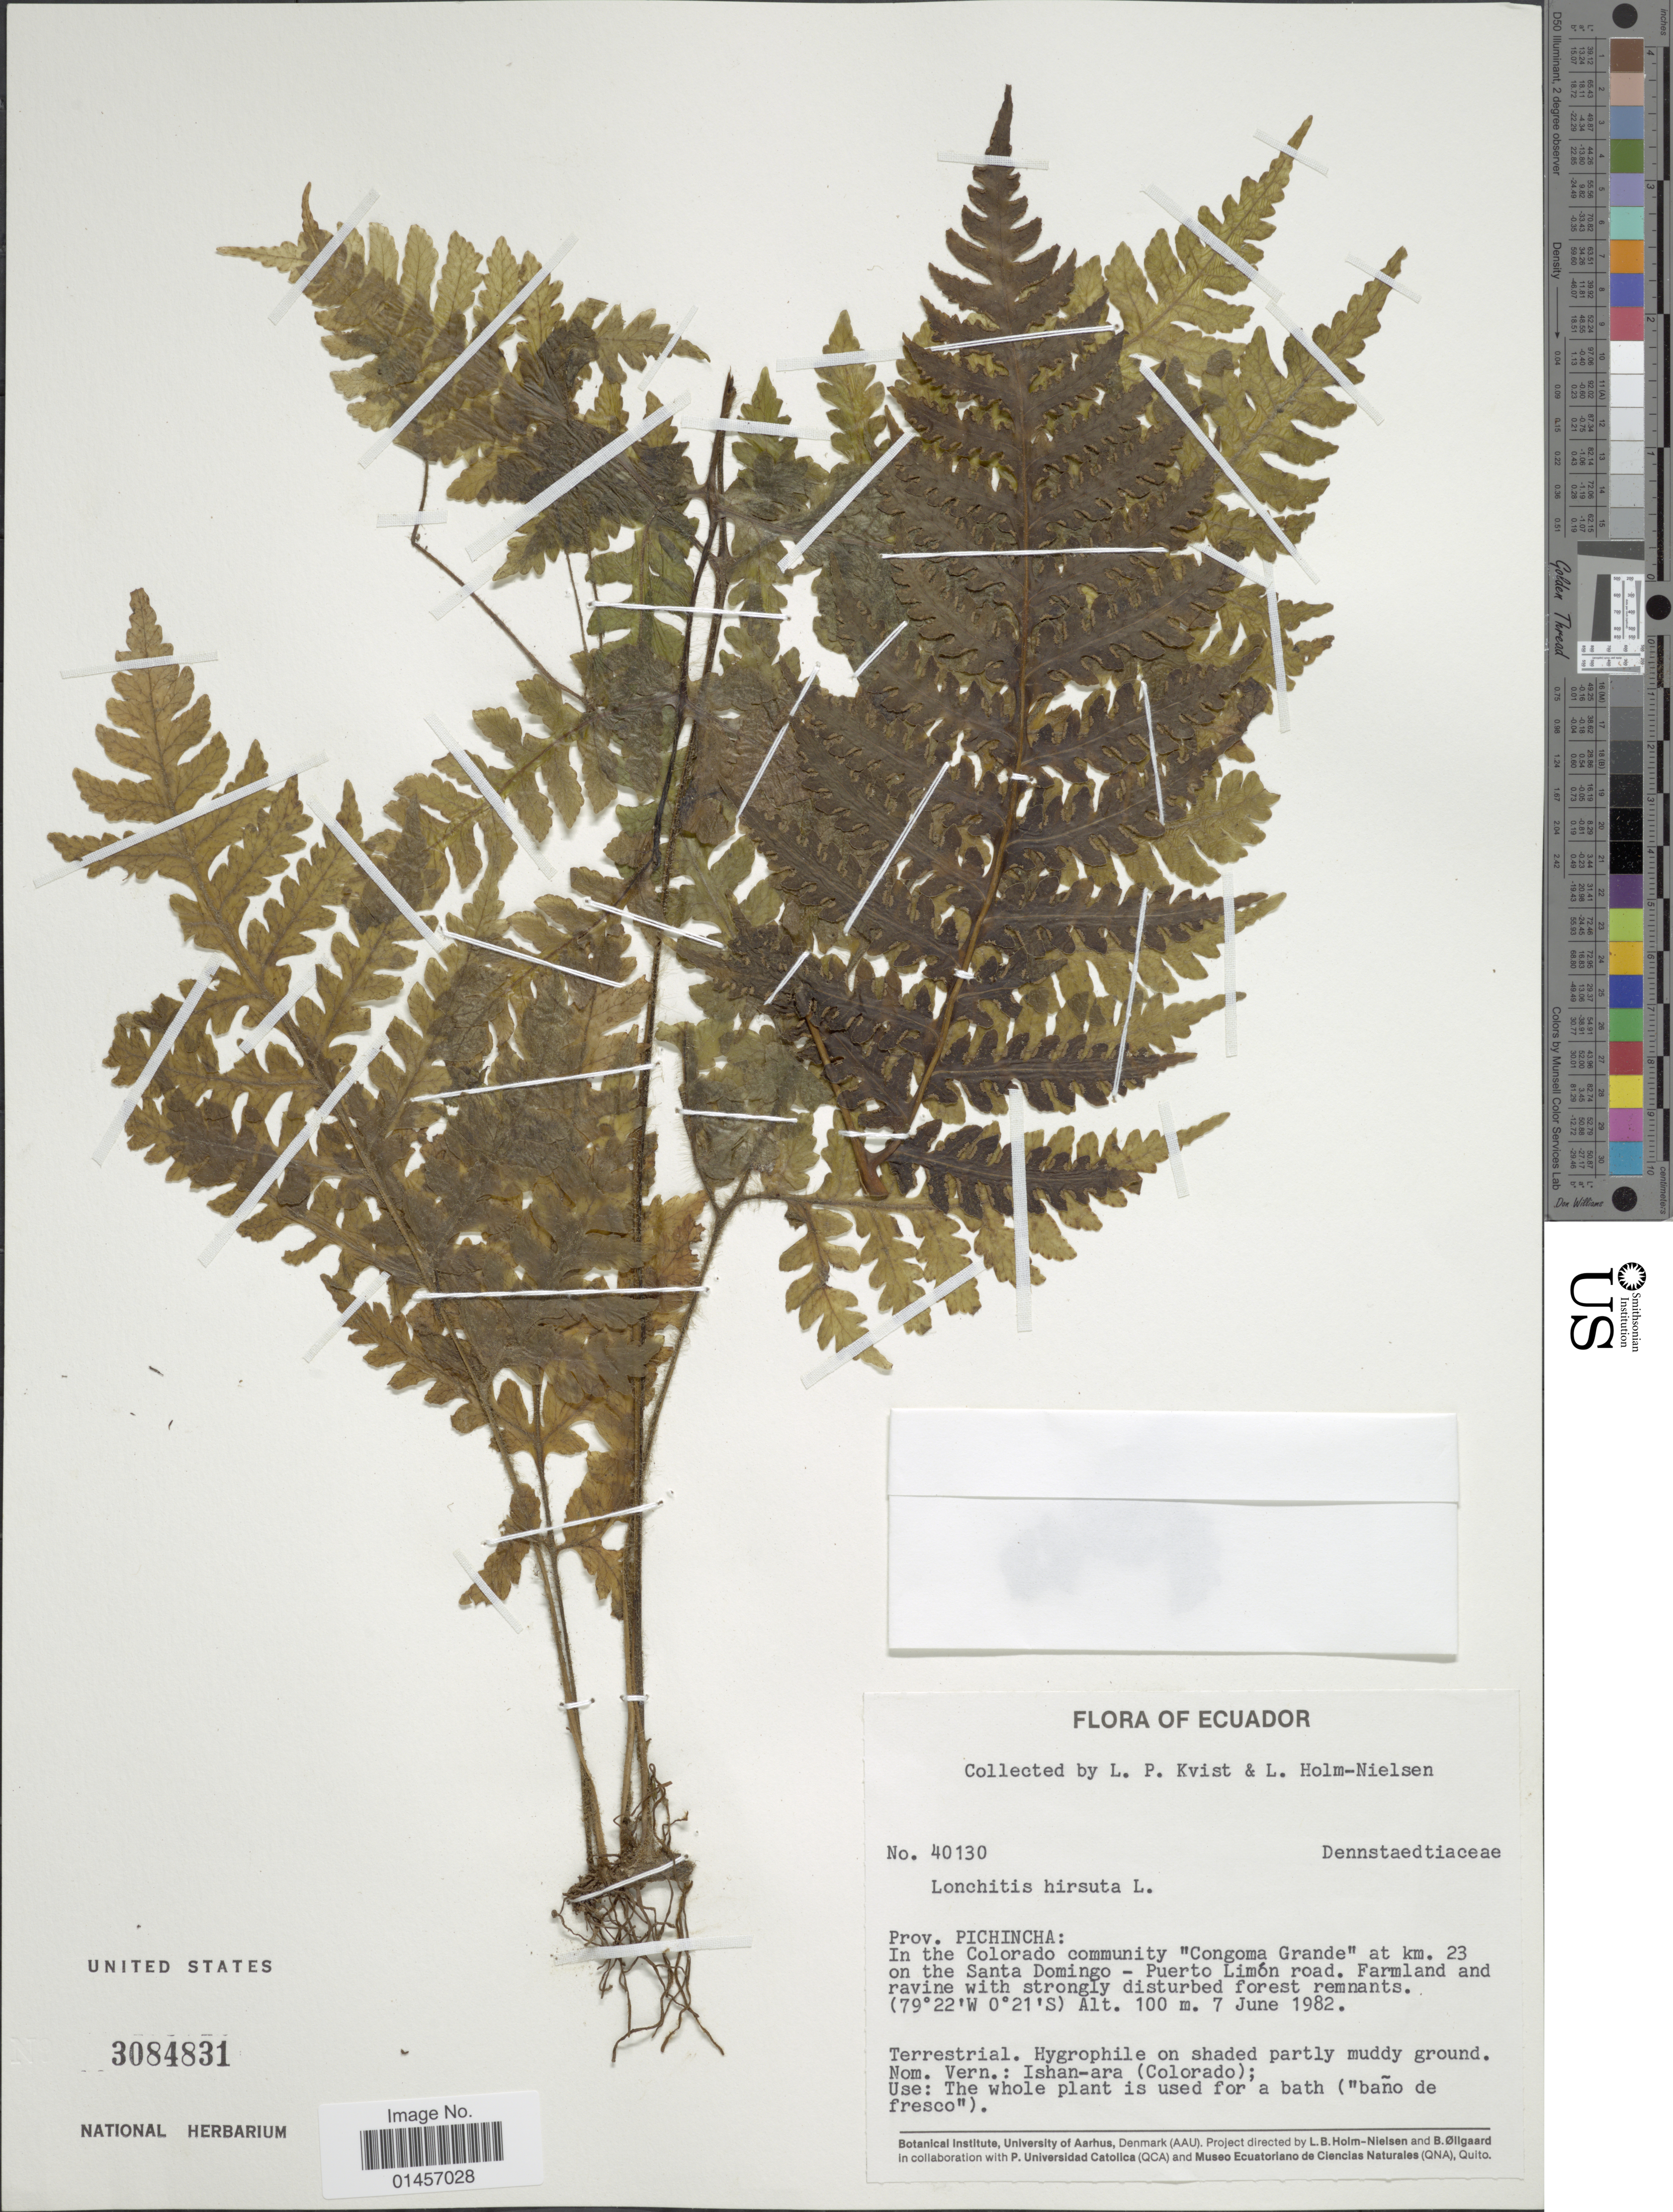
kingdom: Plantae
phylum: Tracheophyta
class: Polypodiopsida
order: Polypodiales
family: Lonchitidaceae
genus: Lonchitis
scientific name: Lonchitis hirsuta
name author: L.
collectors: L. P. Kvist & L. B. Holm-Nielsen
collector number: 40130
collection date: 1982-06-07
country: Ecuador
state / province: Pichincha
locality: In the Colorado community "Congoma Grande" at km. 23 on the Santa Domingo - Puerto Limon road.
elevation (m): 100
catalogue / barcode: US 3084831